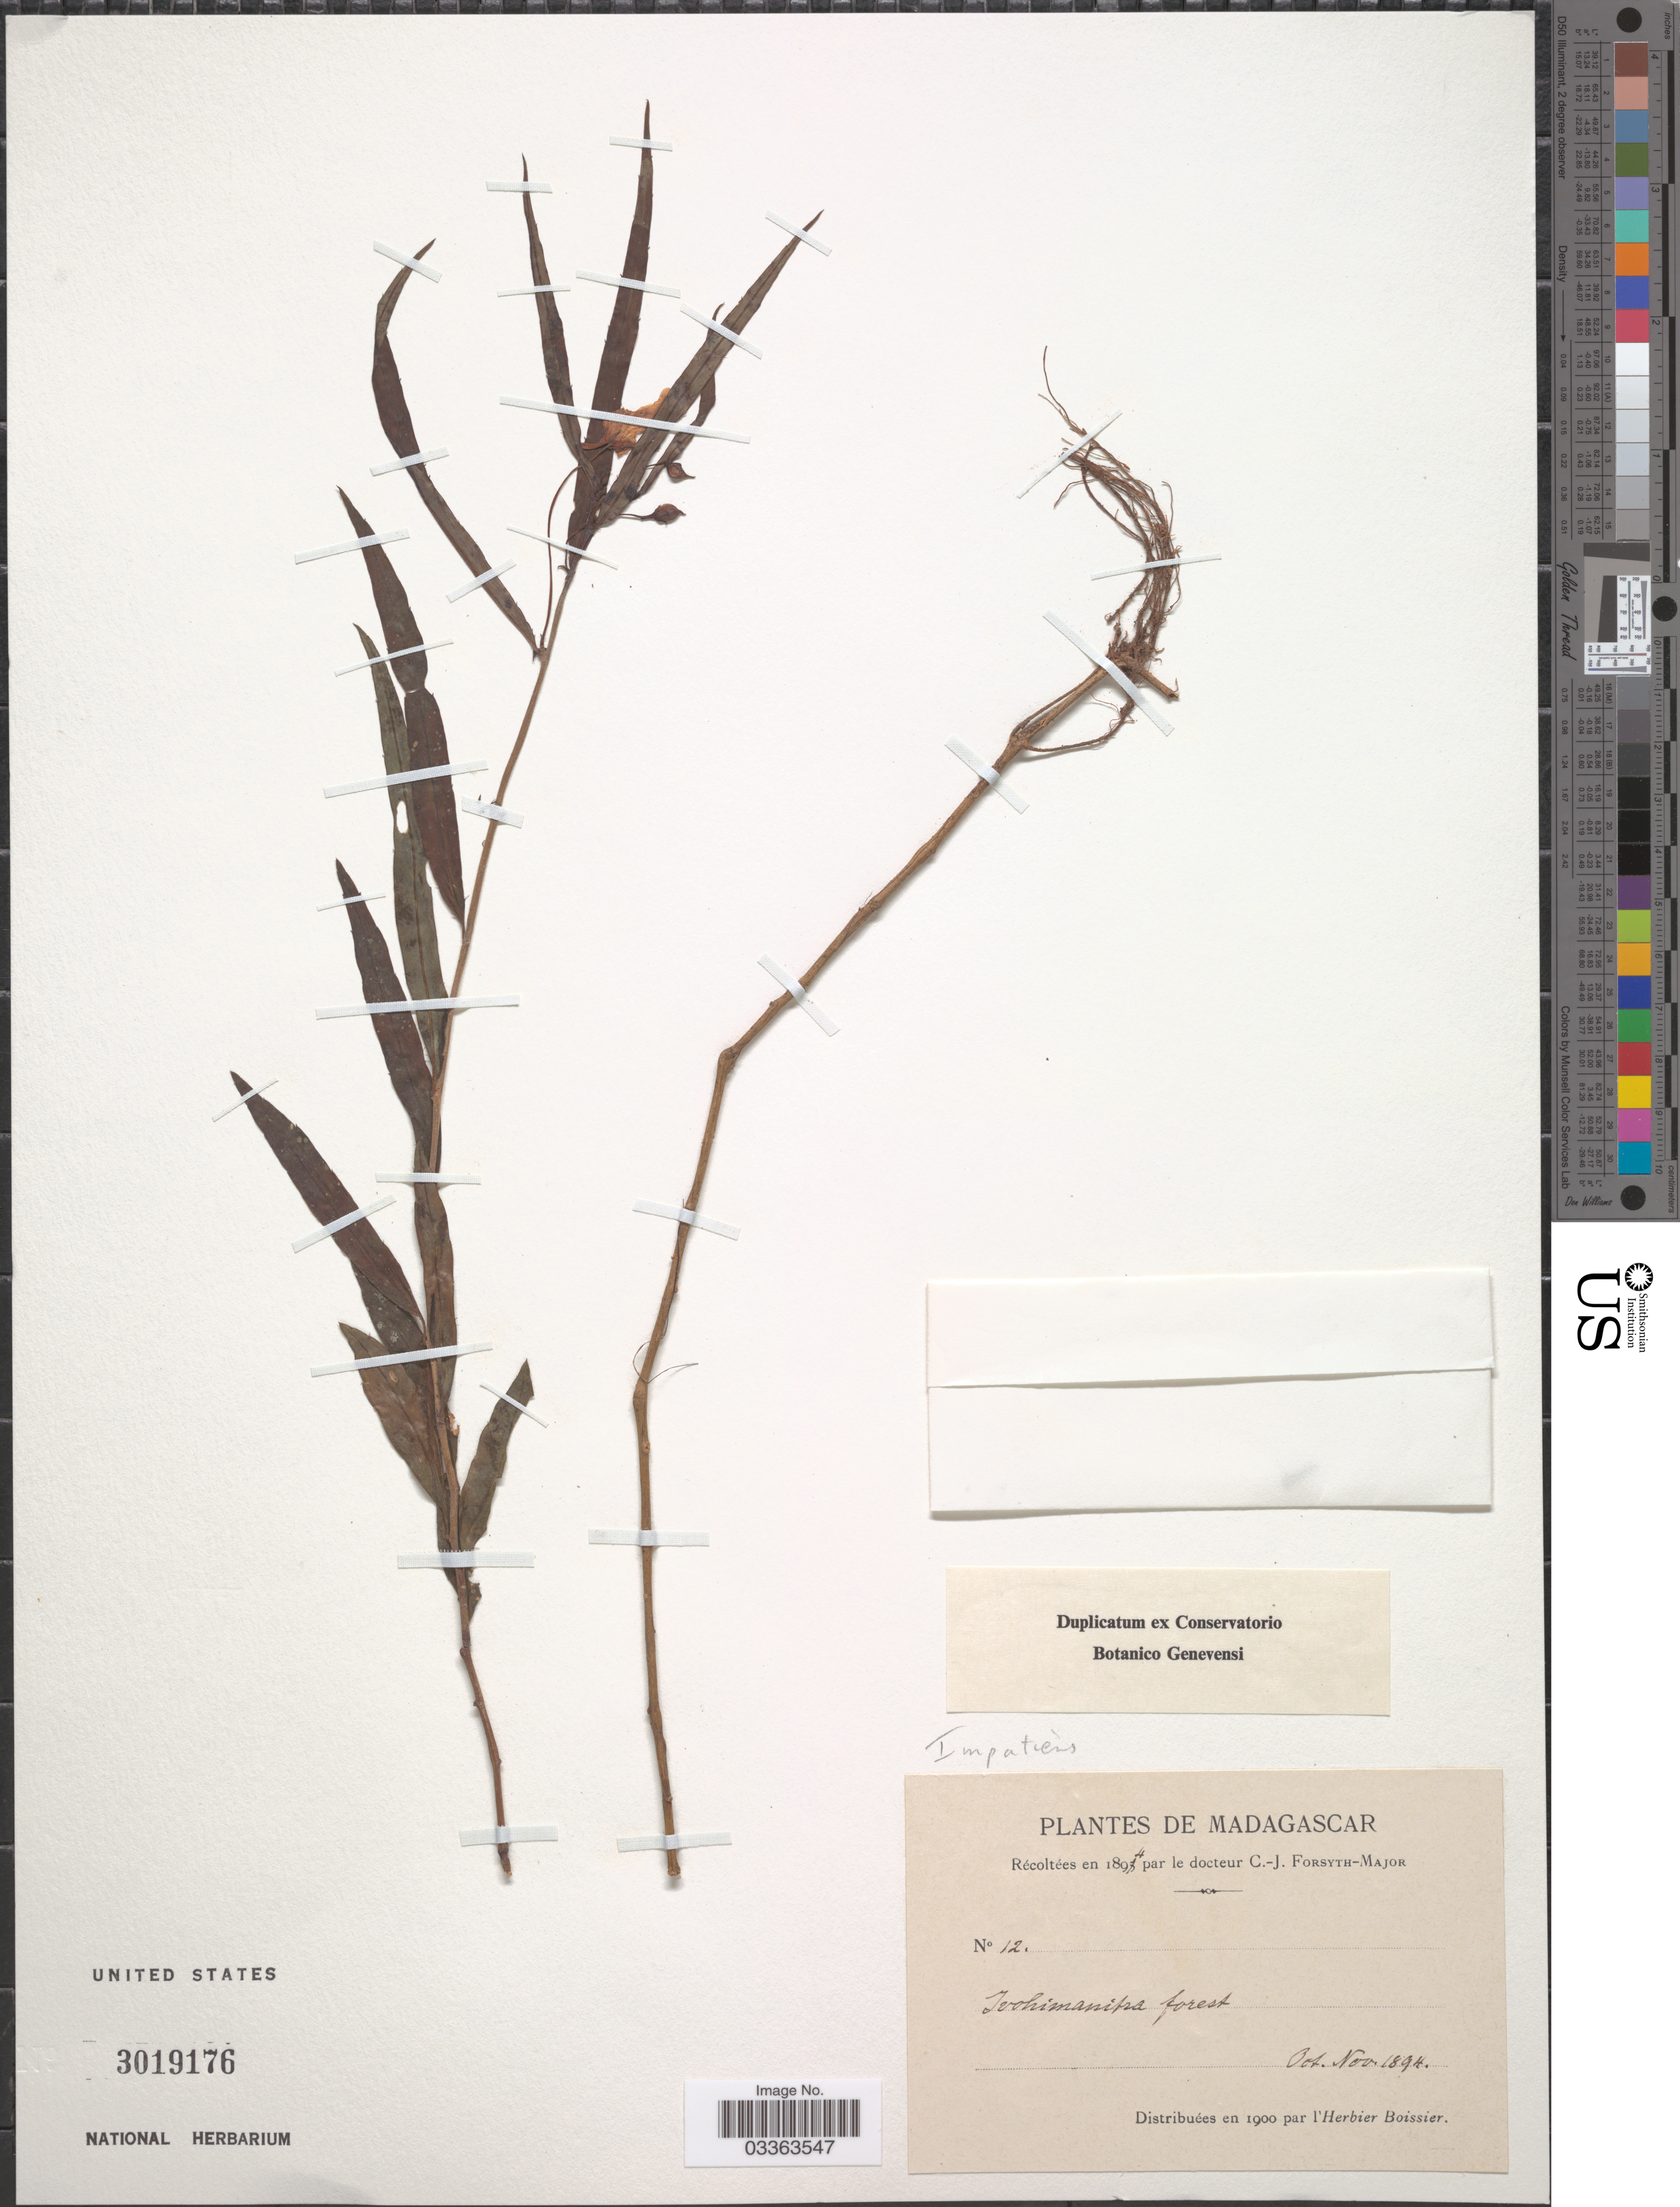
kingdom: Plantae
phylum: Tracheophyta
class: Magnoliopsida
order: Ericales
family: Balsaminaceae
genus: Impatiens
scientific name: Impatiens sp.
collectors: C. Forsyth-Major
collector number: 12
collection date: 1894-10/1894-11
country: Madagascar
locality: Ivohimanitra forest.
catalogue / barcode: US 3019176